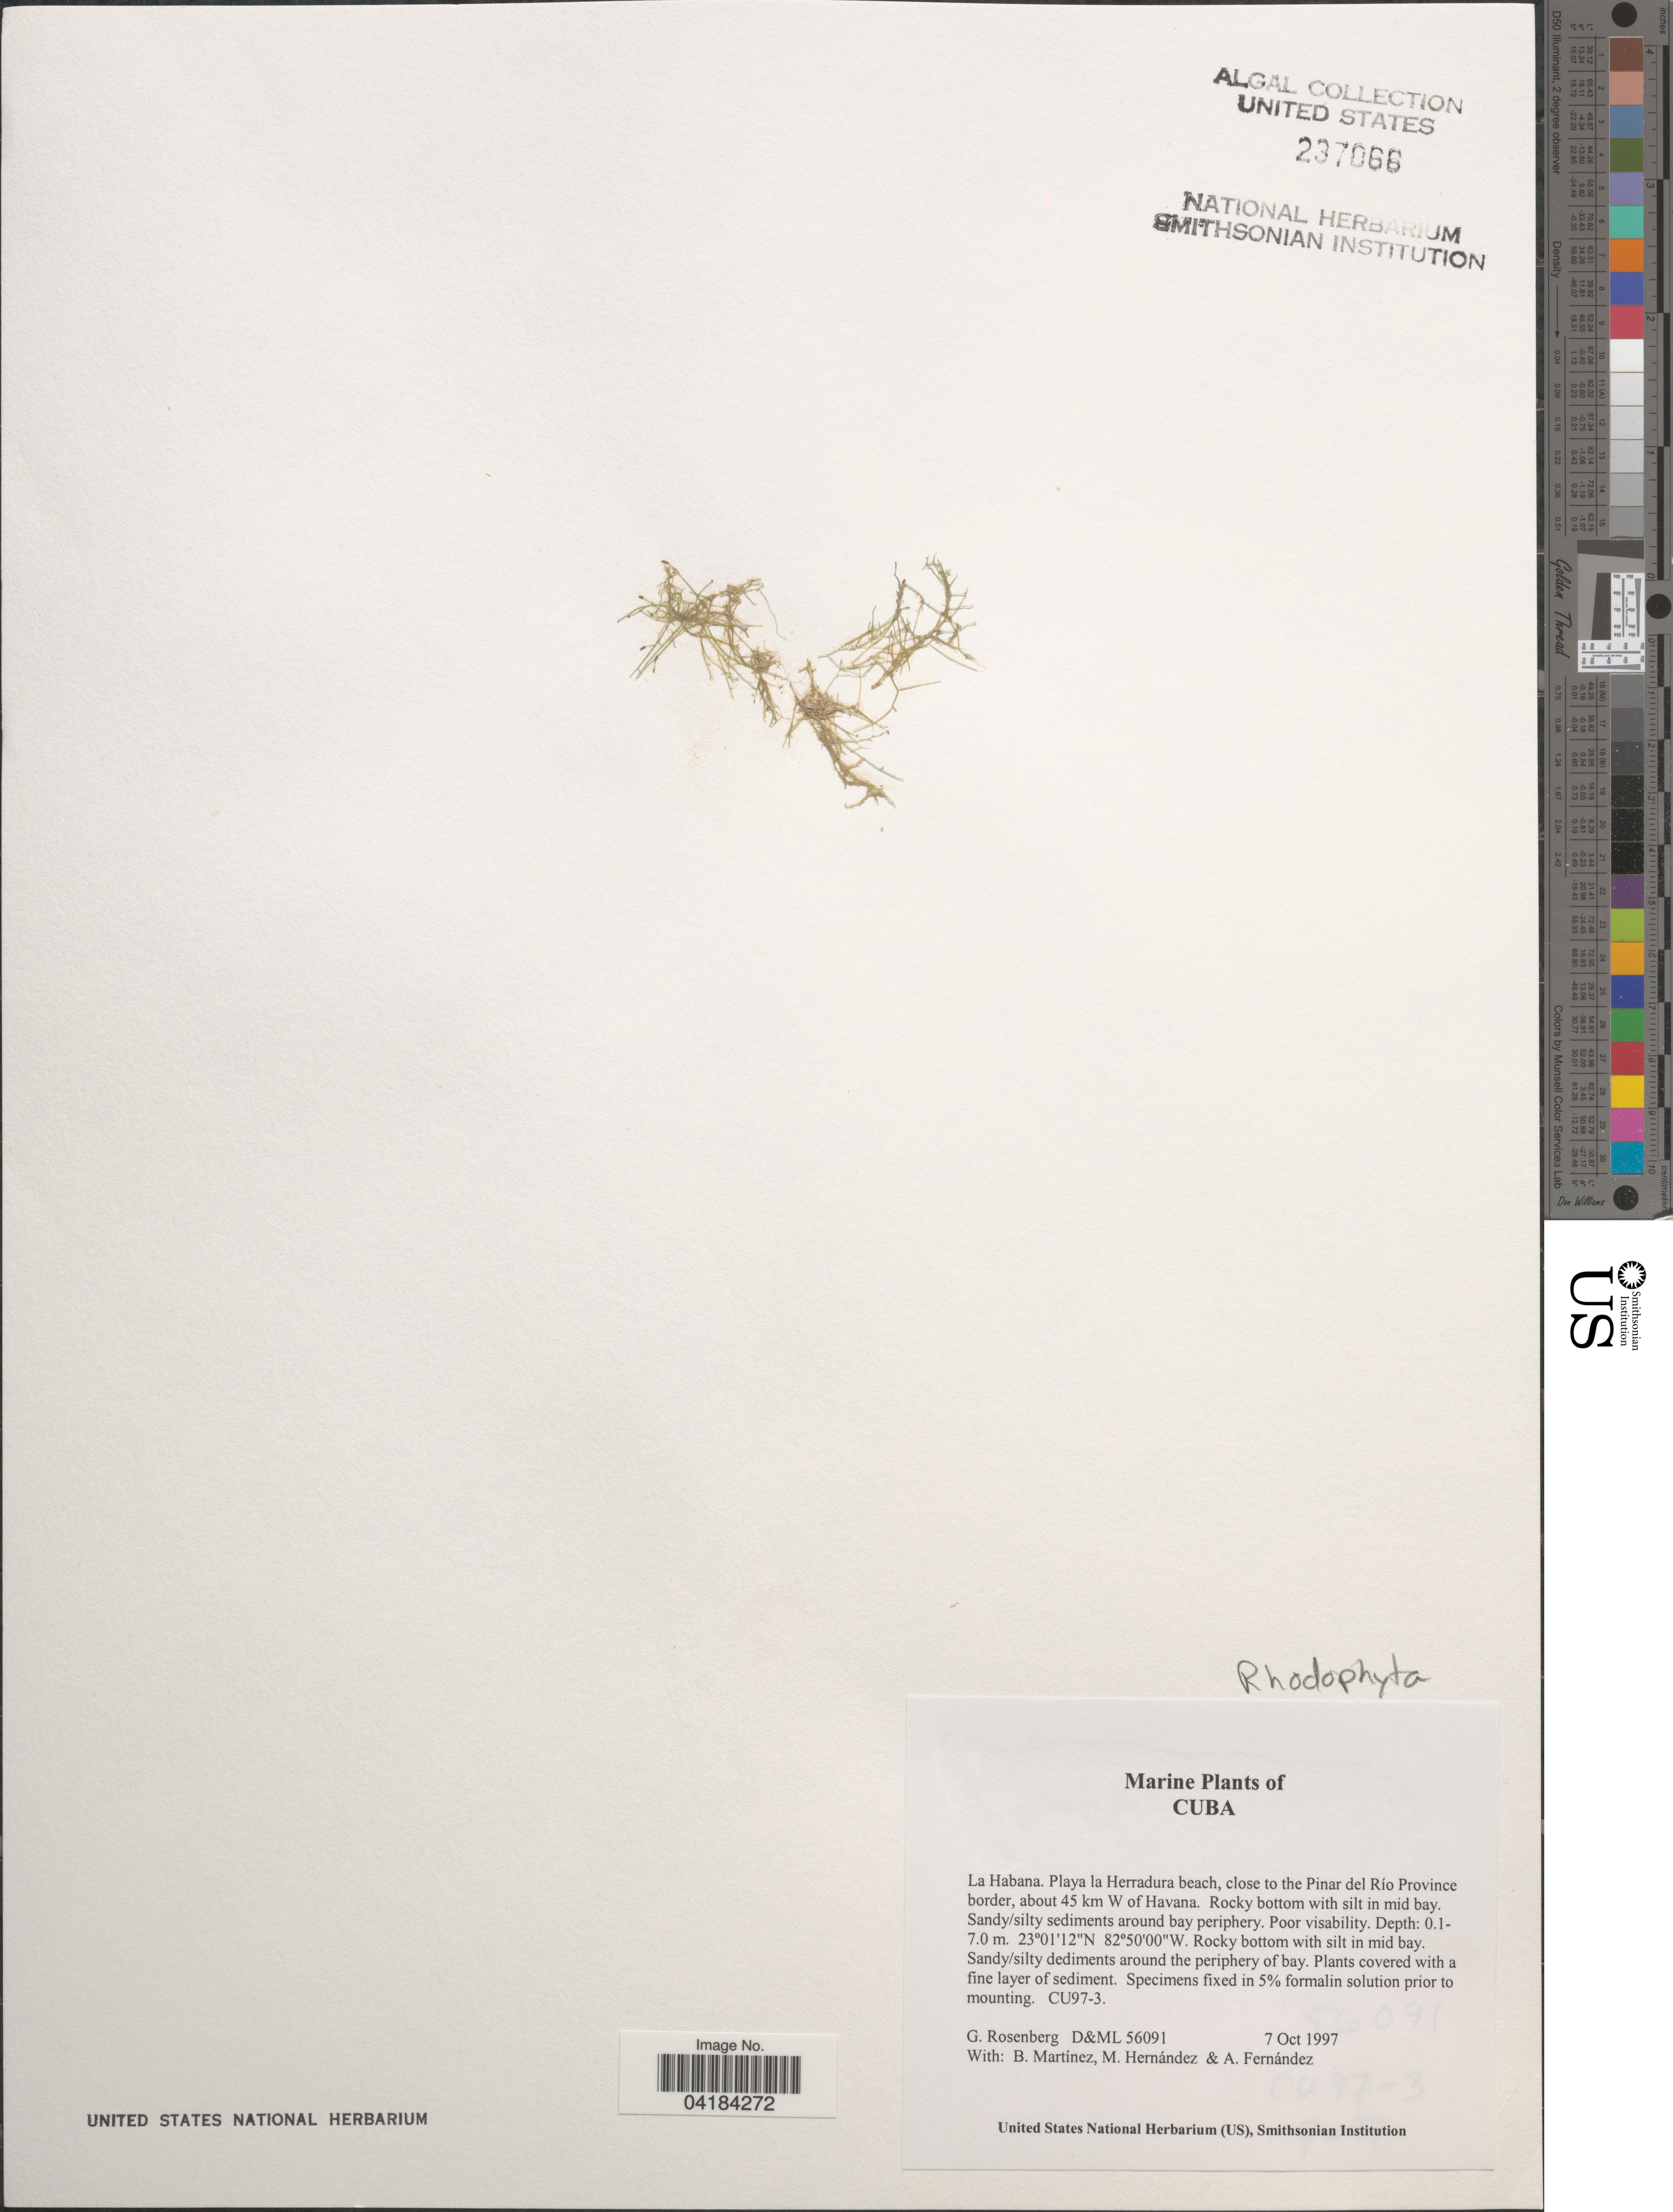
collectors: G. Rosenberg, B. Martinez, M. Hernandez & A. Fernández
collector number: D&ML56091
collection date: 1997-10-07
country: Cuba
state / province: La Habana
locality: Playa la Herradura beach, close to the Pinar del Río Province border, about 45 km W of Havana. CU97-3 [unsure placement]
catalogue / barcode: US 237066